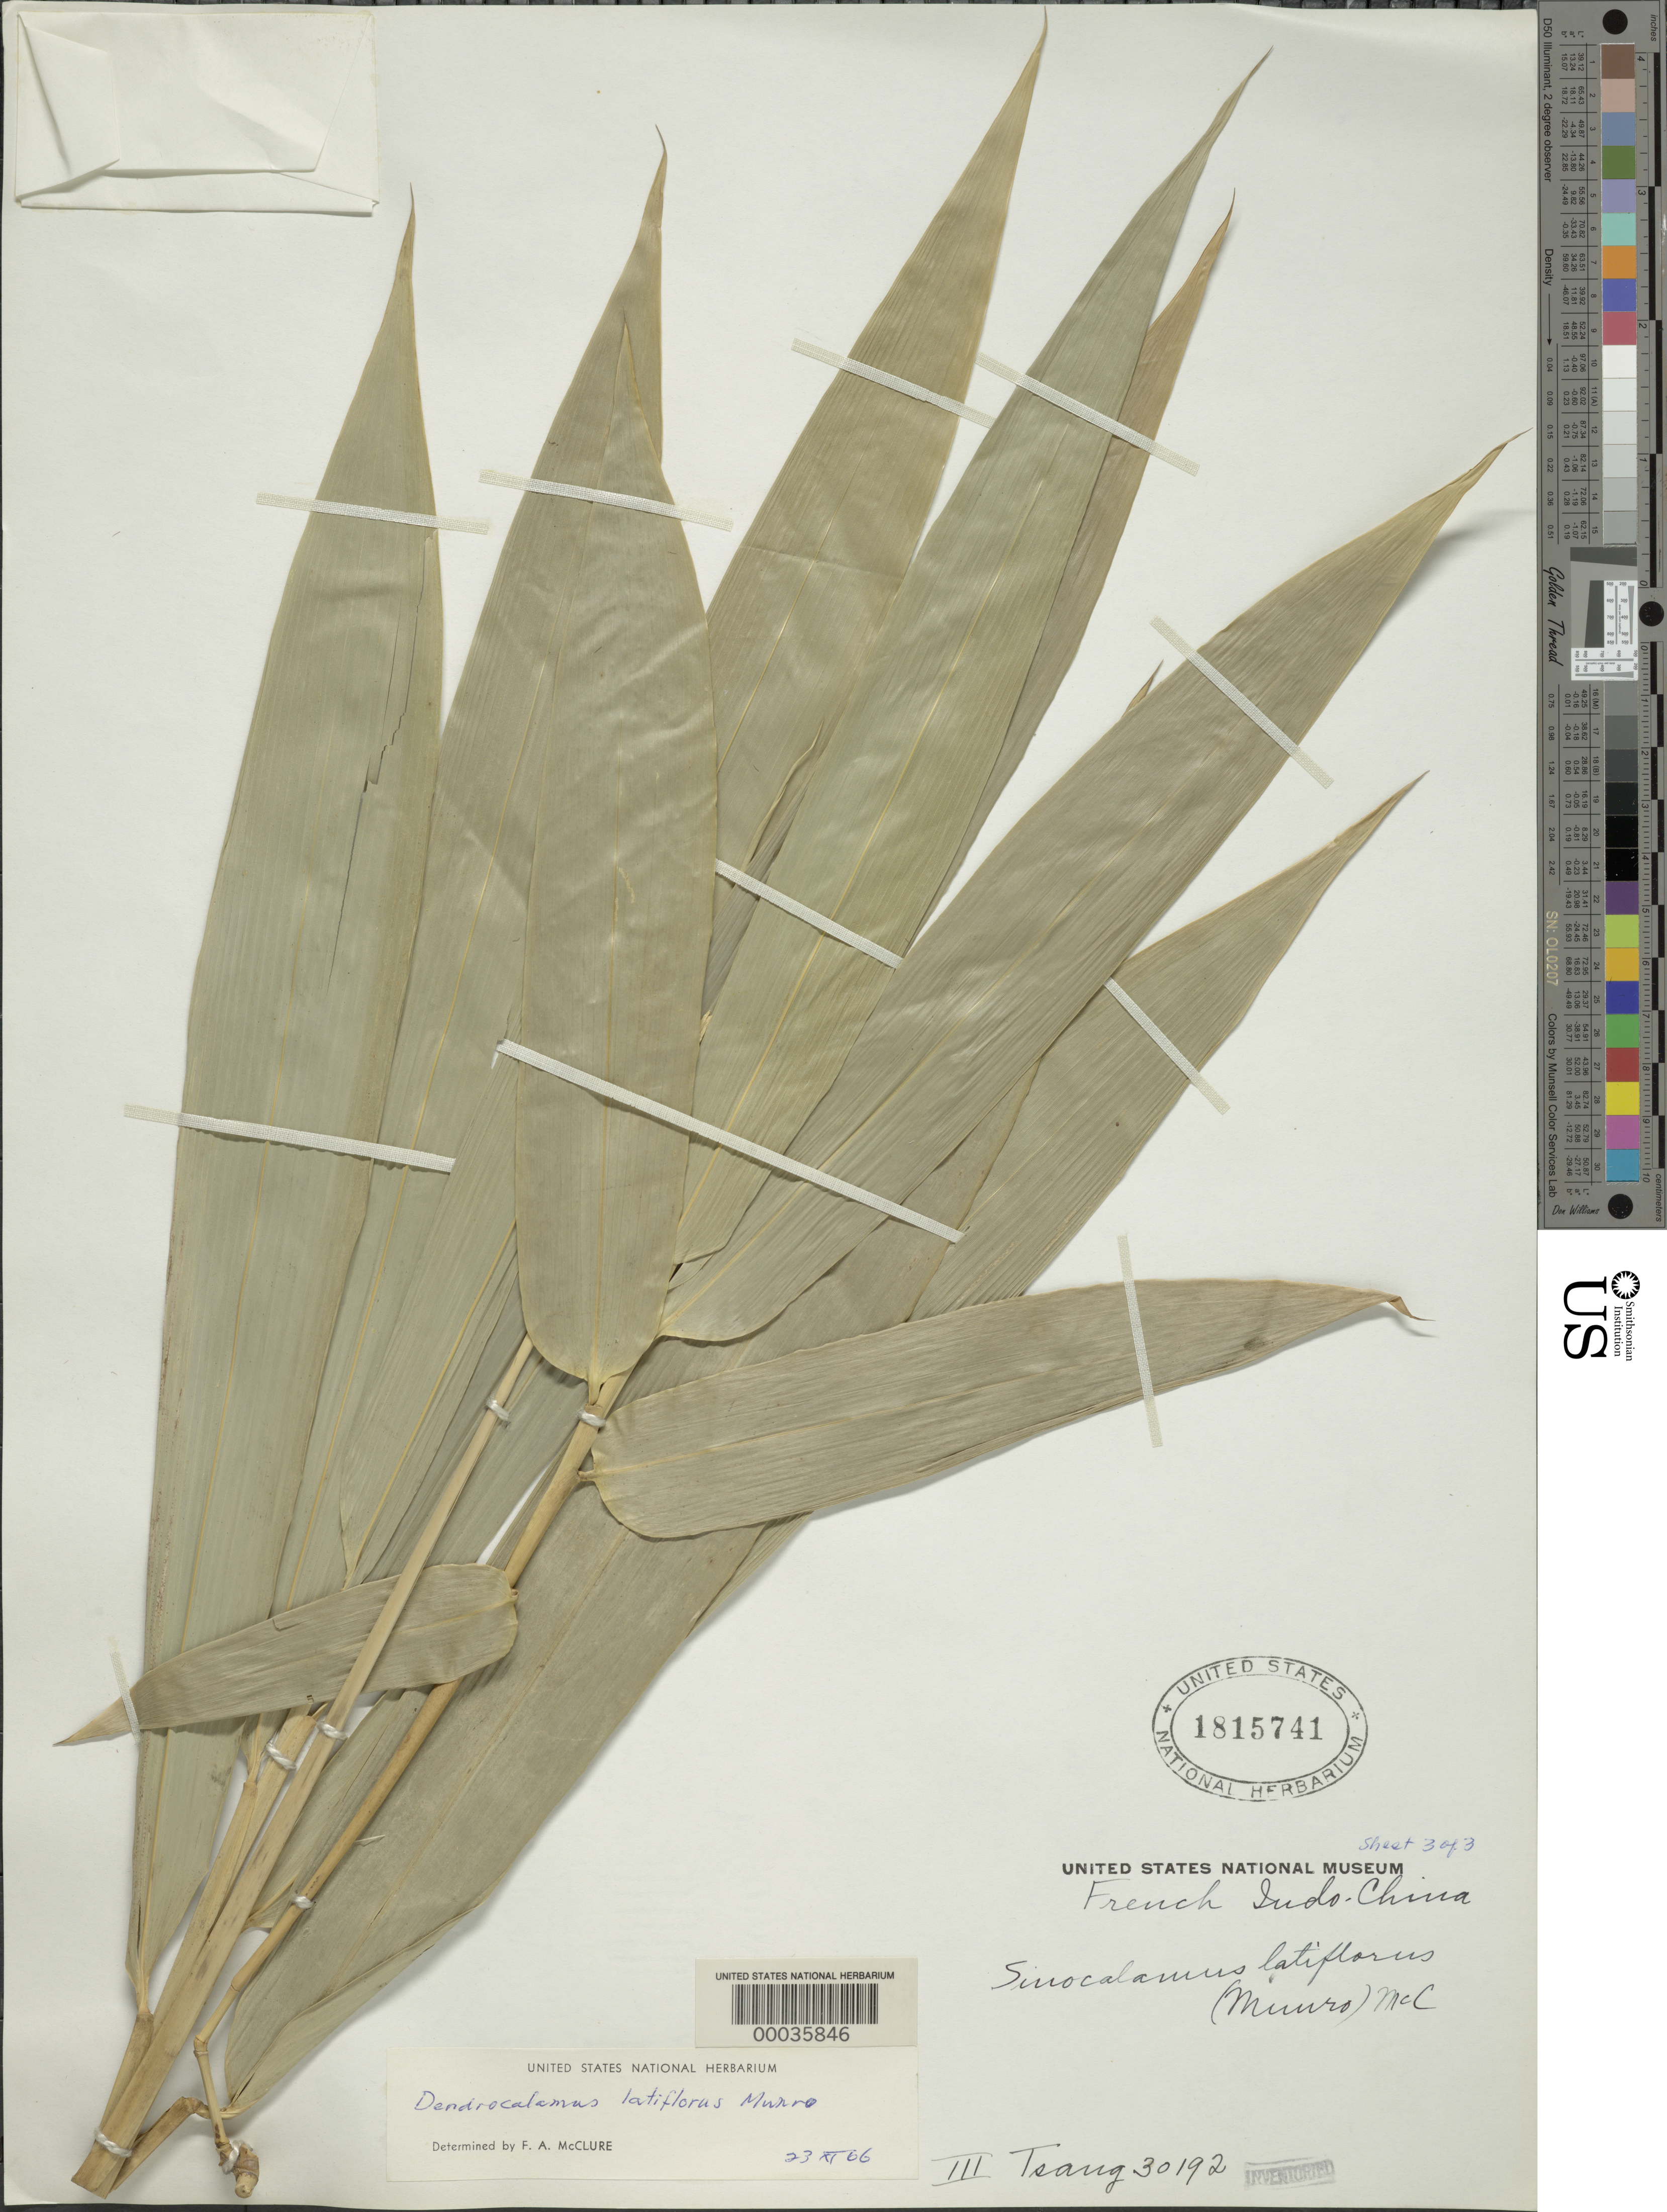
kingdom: Plantae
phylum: Tracheophyta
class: Liliopsida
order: Poales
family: Poaceae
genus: Dendrocalamus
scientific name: Dendrocalamus latiflorus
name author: Munro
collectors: -- Tsang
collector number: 30192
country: Vietnam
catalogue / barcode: US 1815741